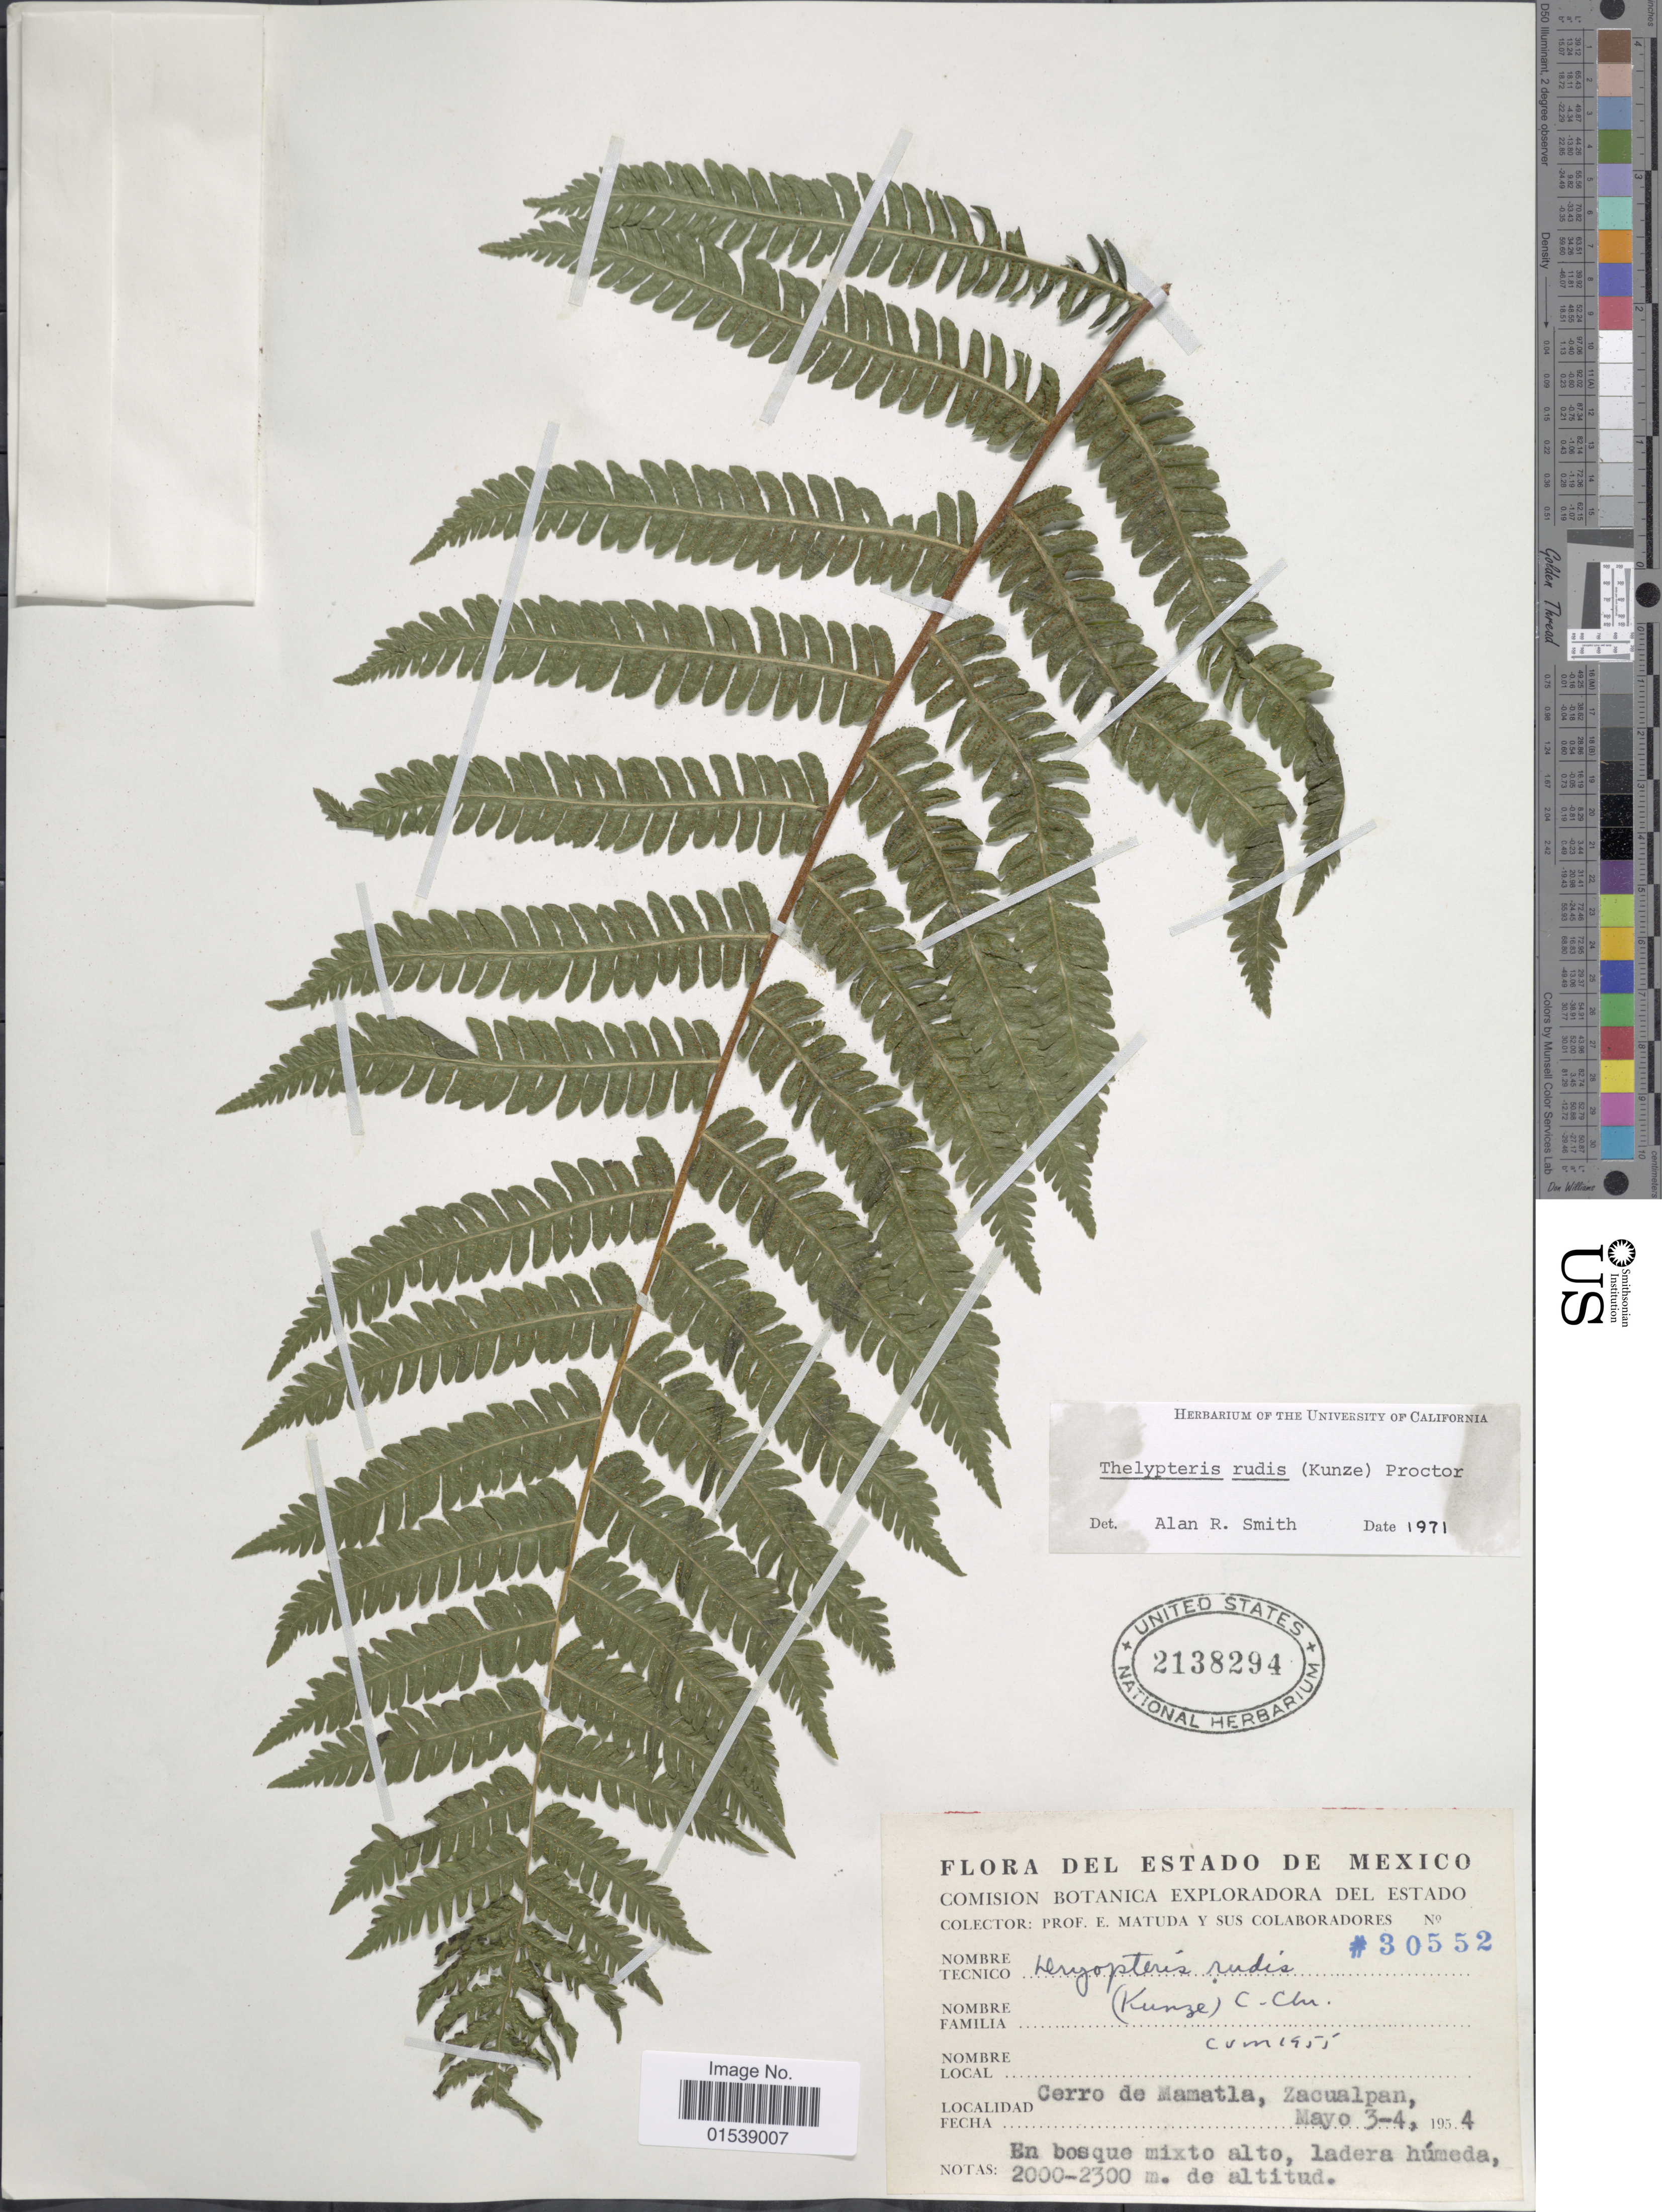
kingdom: Plantae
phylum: Tracheophyta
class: Polypodiopsida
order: Polypodiales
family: Thelypteridaceae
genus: Amauropelta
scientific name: Amauropelta rudis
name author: (Kunze) Pic. Serm.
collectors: E. Matuda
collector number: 30552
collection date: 1954-05-03/1954-05-04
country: Mexico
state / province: México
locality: Estado del Mexico, Cerro de Mamatla, Zacualpan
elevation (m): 2000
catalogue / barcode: US 2138294